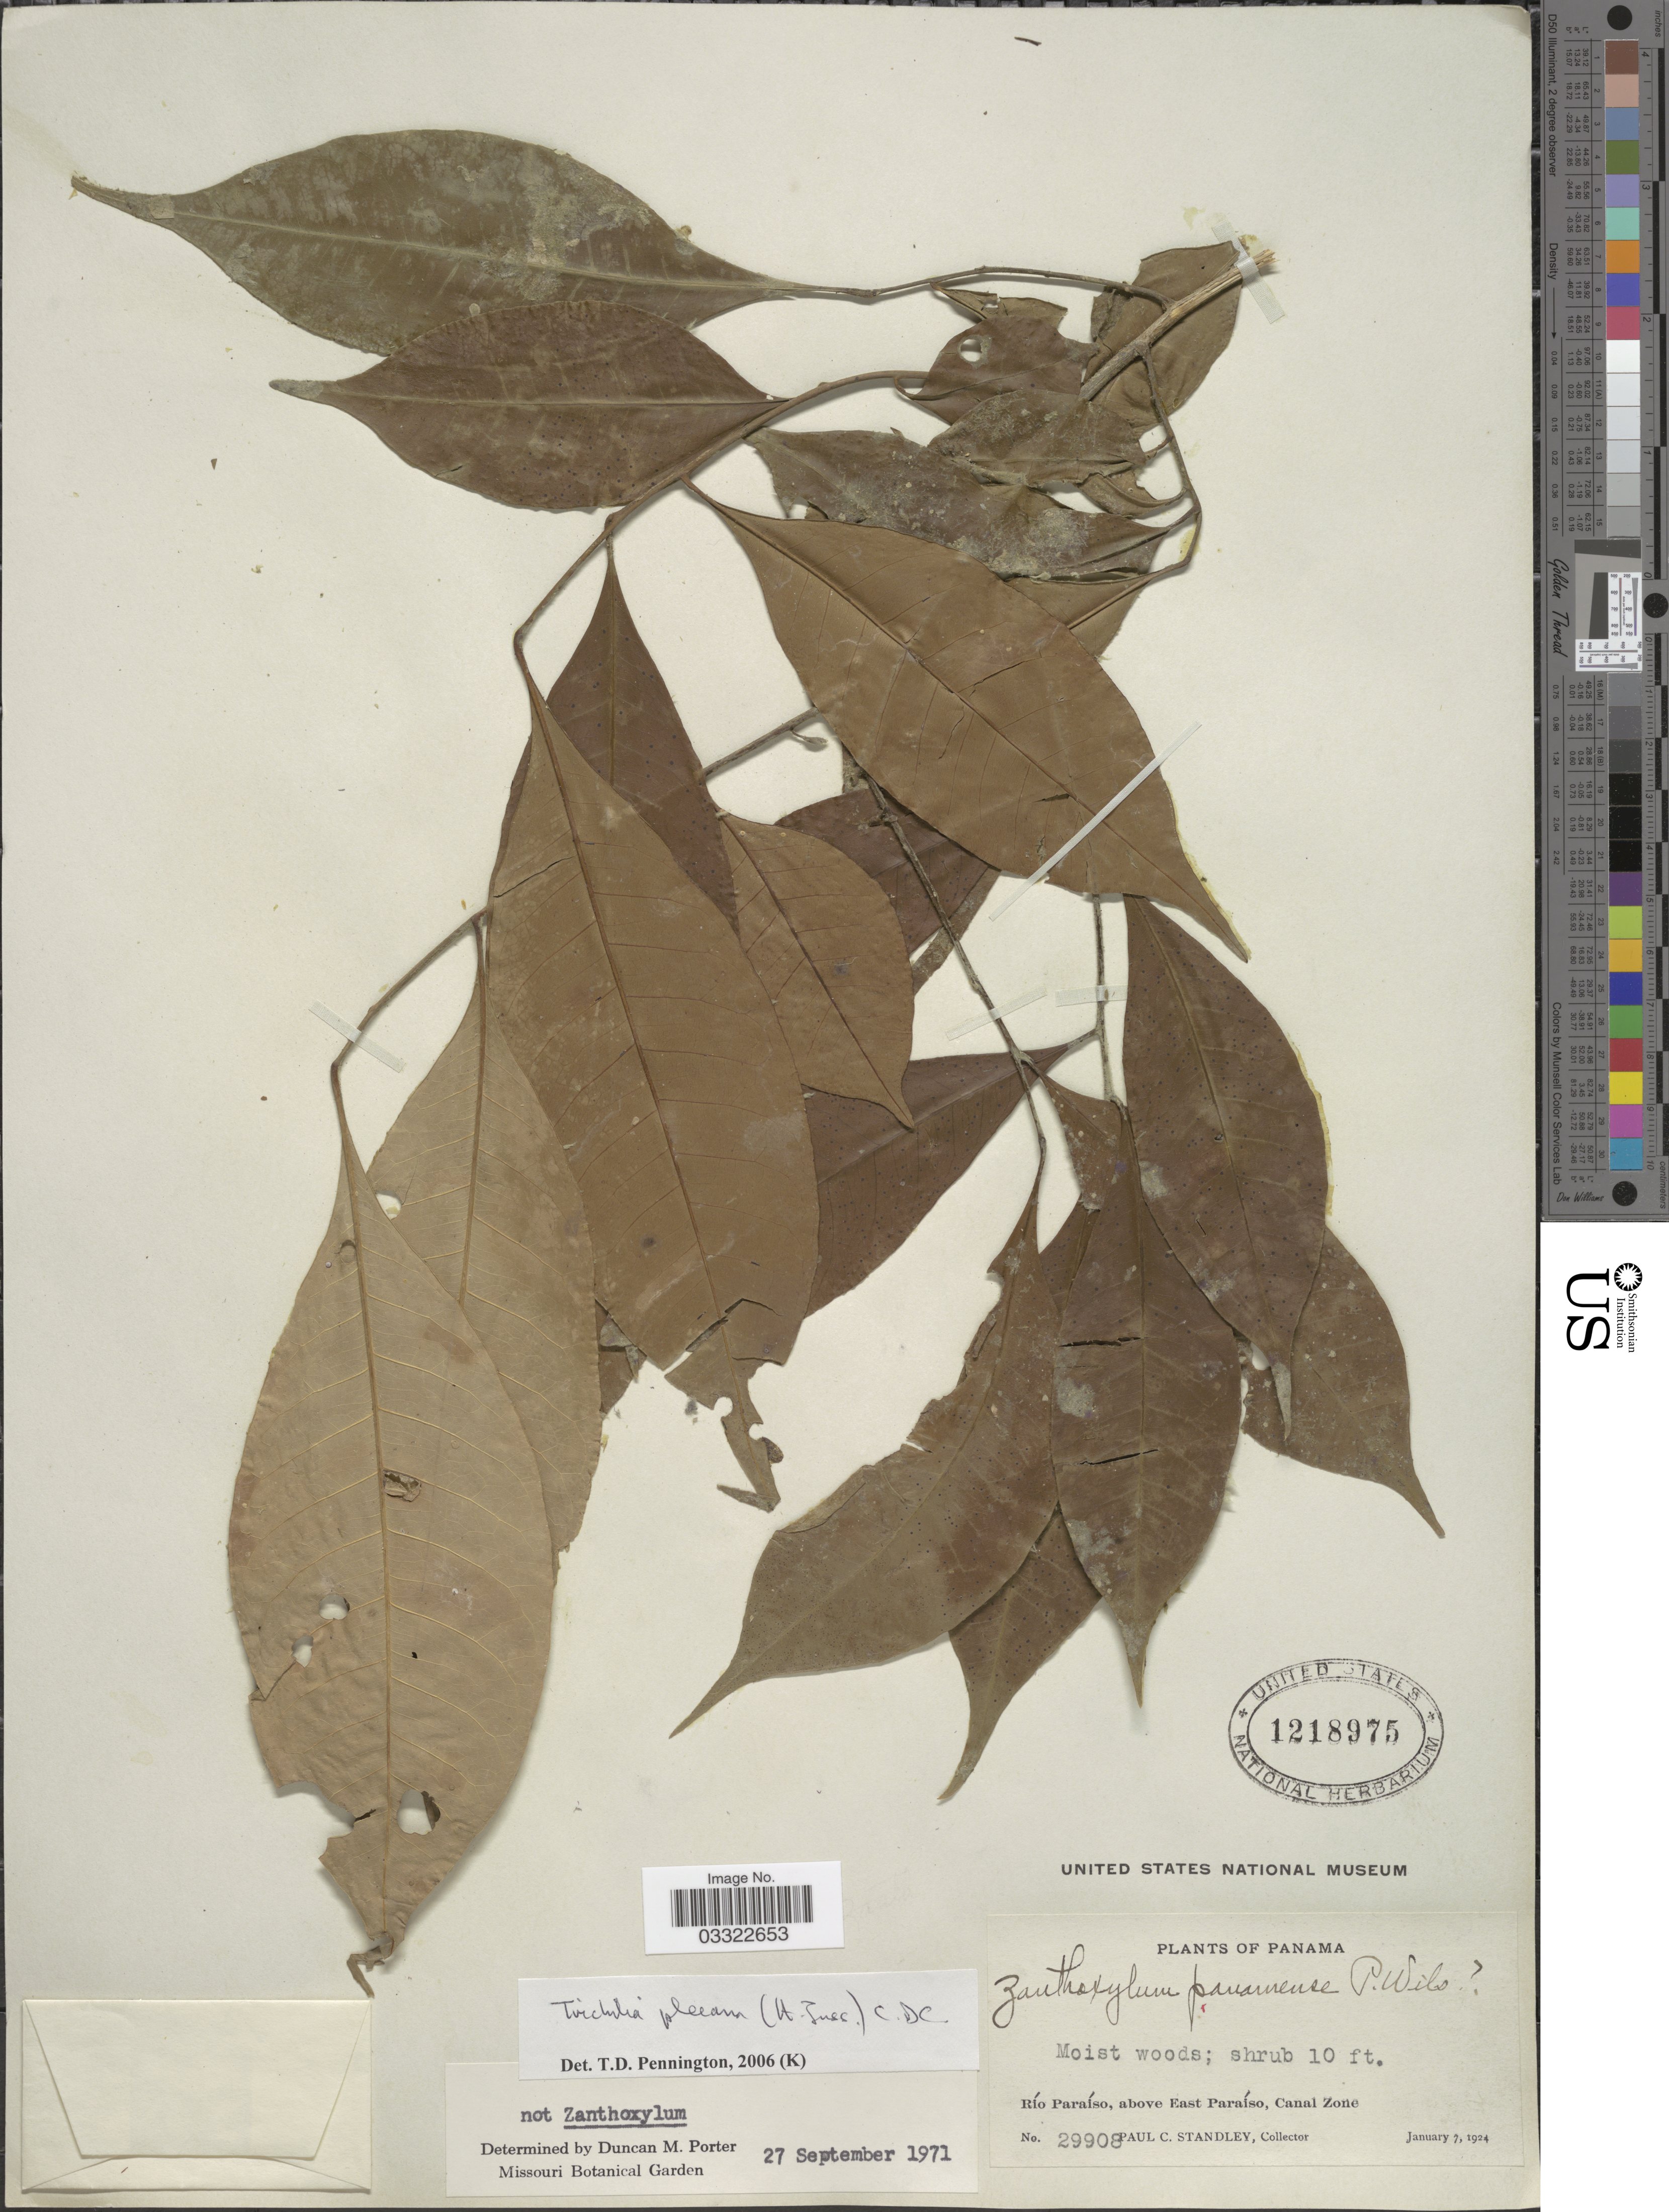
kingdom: Plantae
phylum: Tracheophyta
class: Magnoliopsida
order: Sapindales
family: Meliaceae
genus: Trichilia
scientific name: Trichilia pleeana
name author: (A. Juss.) C. DC.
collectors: P. C. Standley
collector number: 29908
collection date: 1924-01-07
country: Panama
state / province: Colón / Panamá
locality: Río Paraíso, above East Paraíso, Canal Zone.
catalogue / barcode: US 1218975